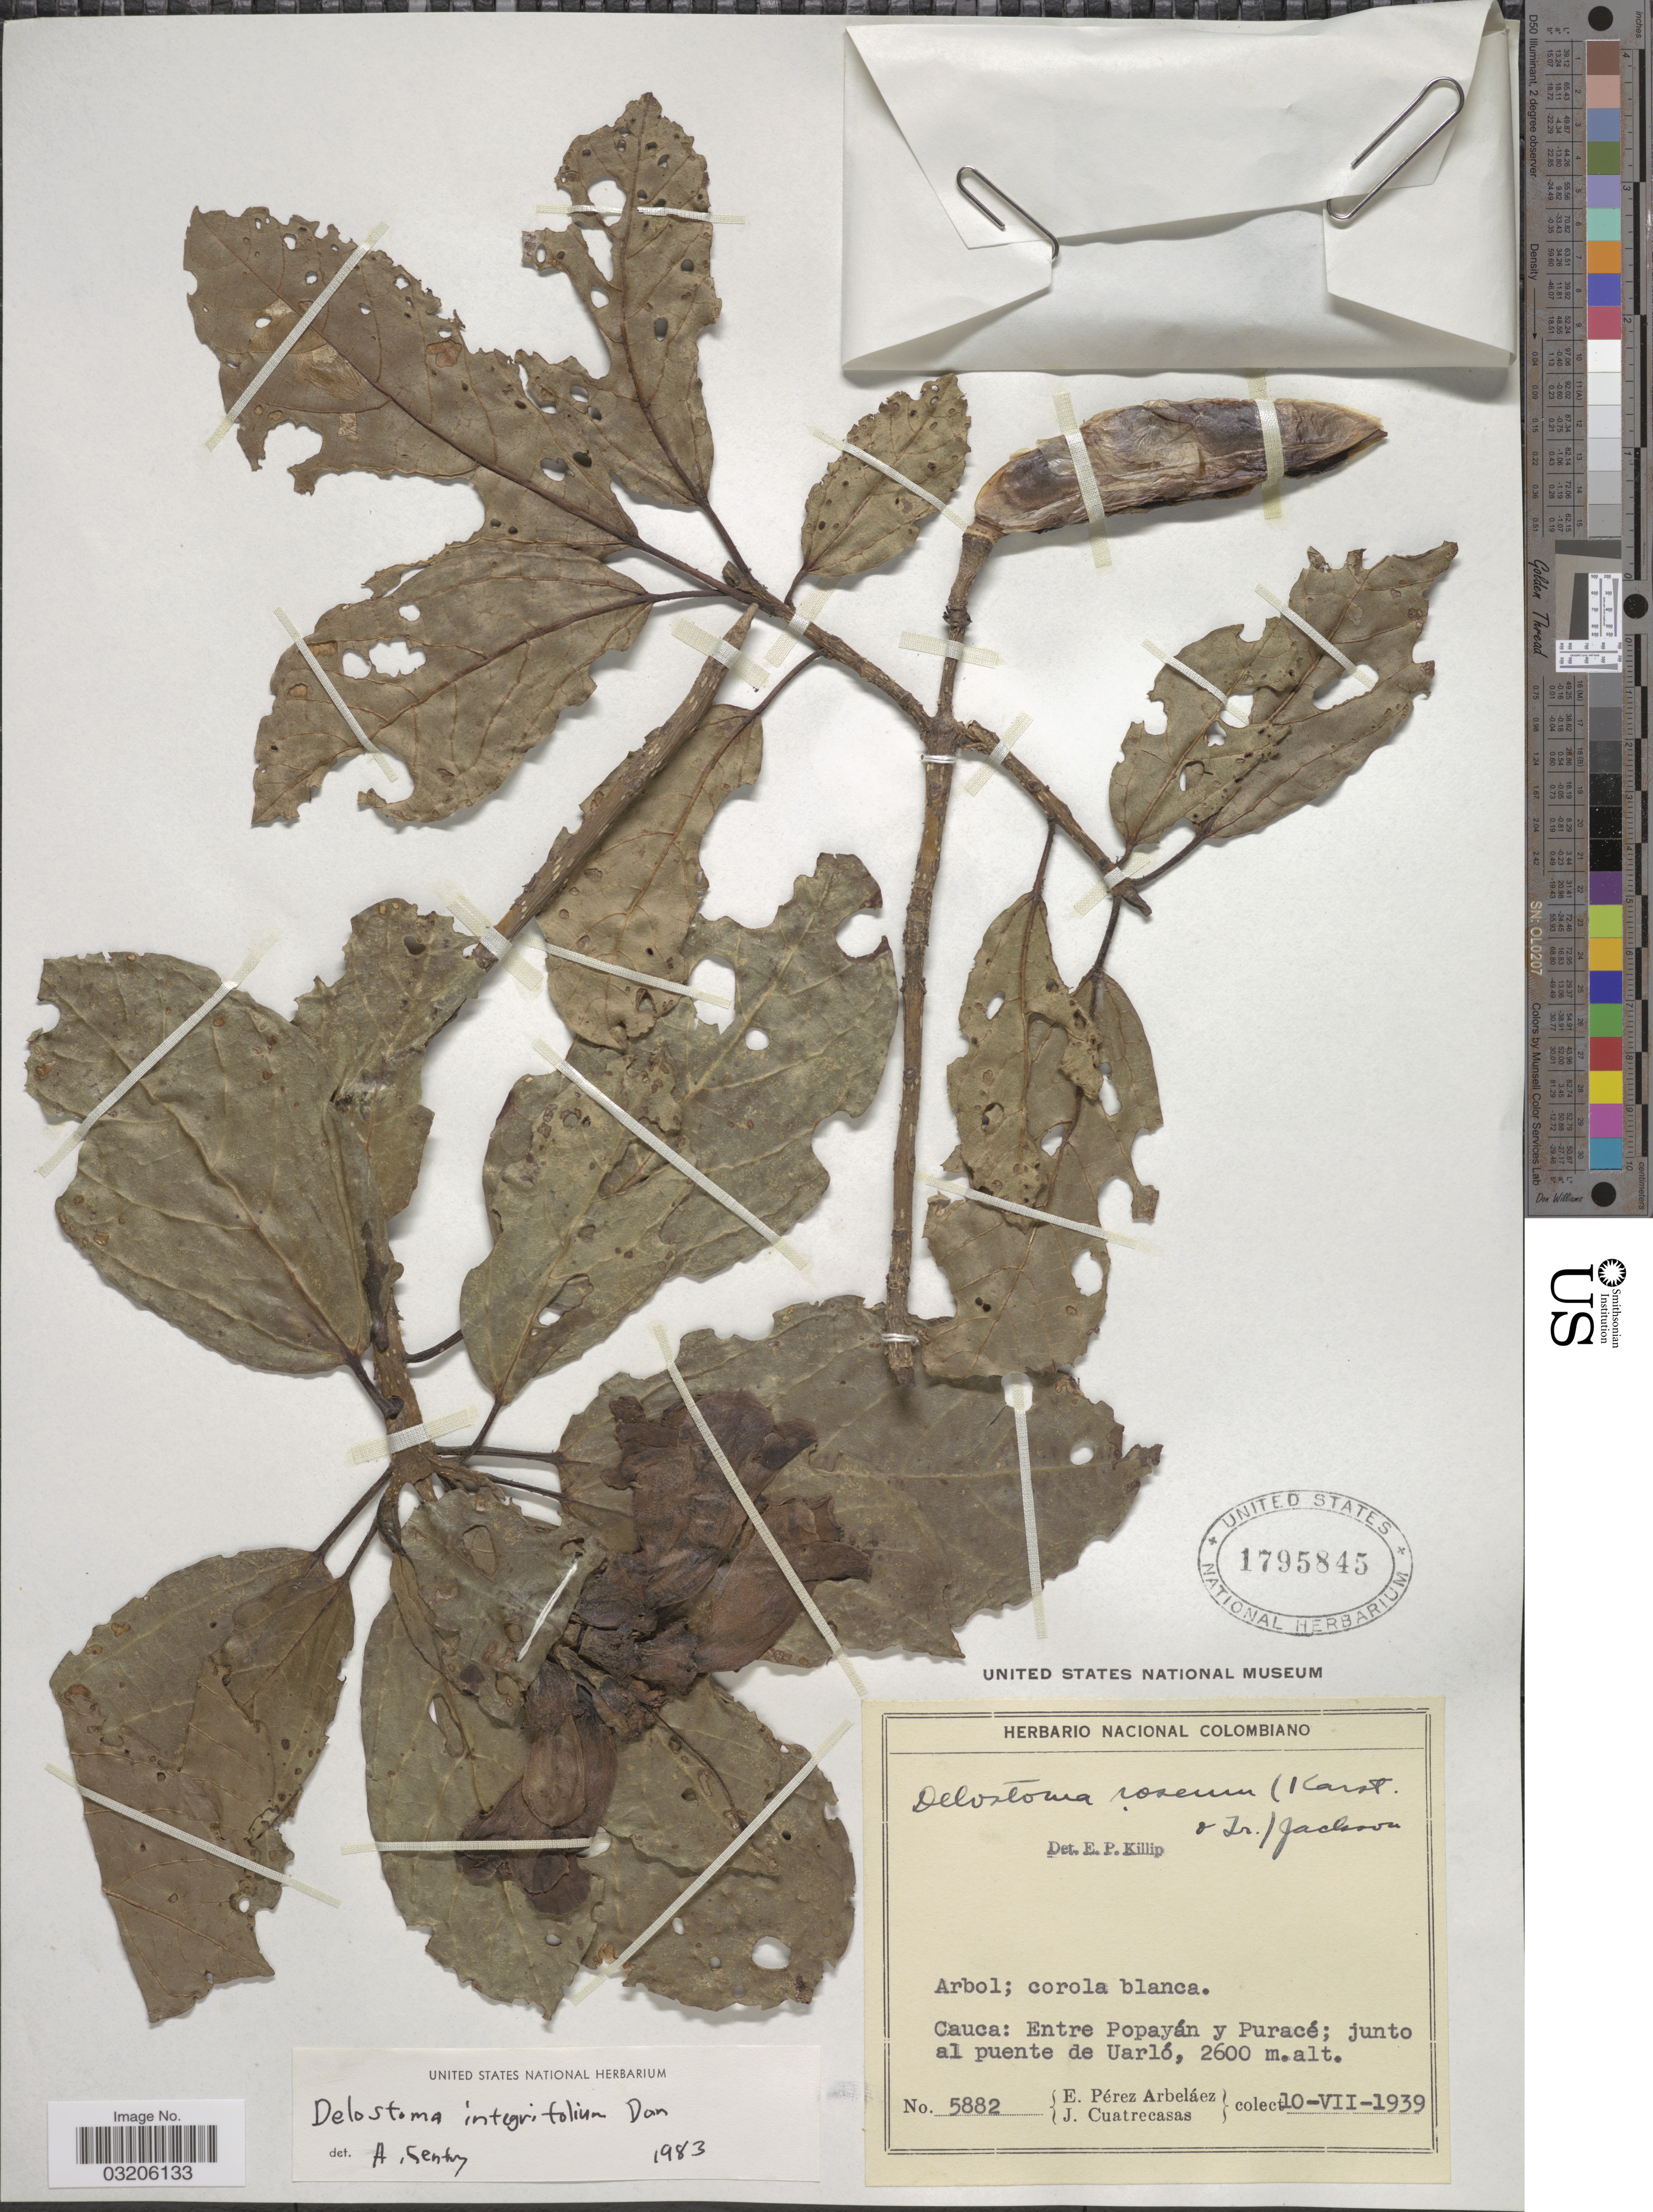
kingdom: Plantae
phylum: Tracheophyta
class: Magnoliopsida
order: Lamiales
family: Bignoniaceae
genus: Delostoma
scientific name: Delostoma integrifolium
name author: D. Don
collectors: E. Pérez Arbeláez & J. Cuatrecasas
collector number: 5882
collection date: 1939-07-10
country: Colombia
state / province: Cauca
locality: Entre Popayán y Puracé; junto al puente de Uarló.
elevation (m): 2600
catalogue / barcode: US 1795845